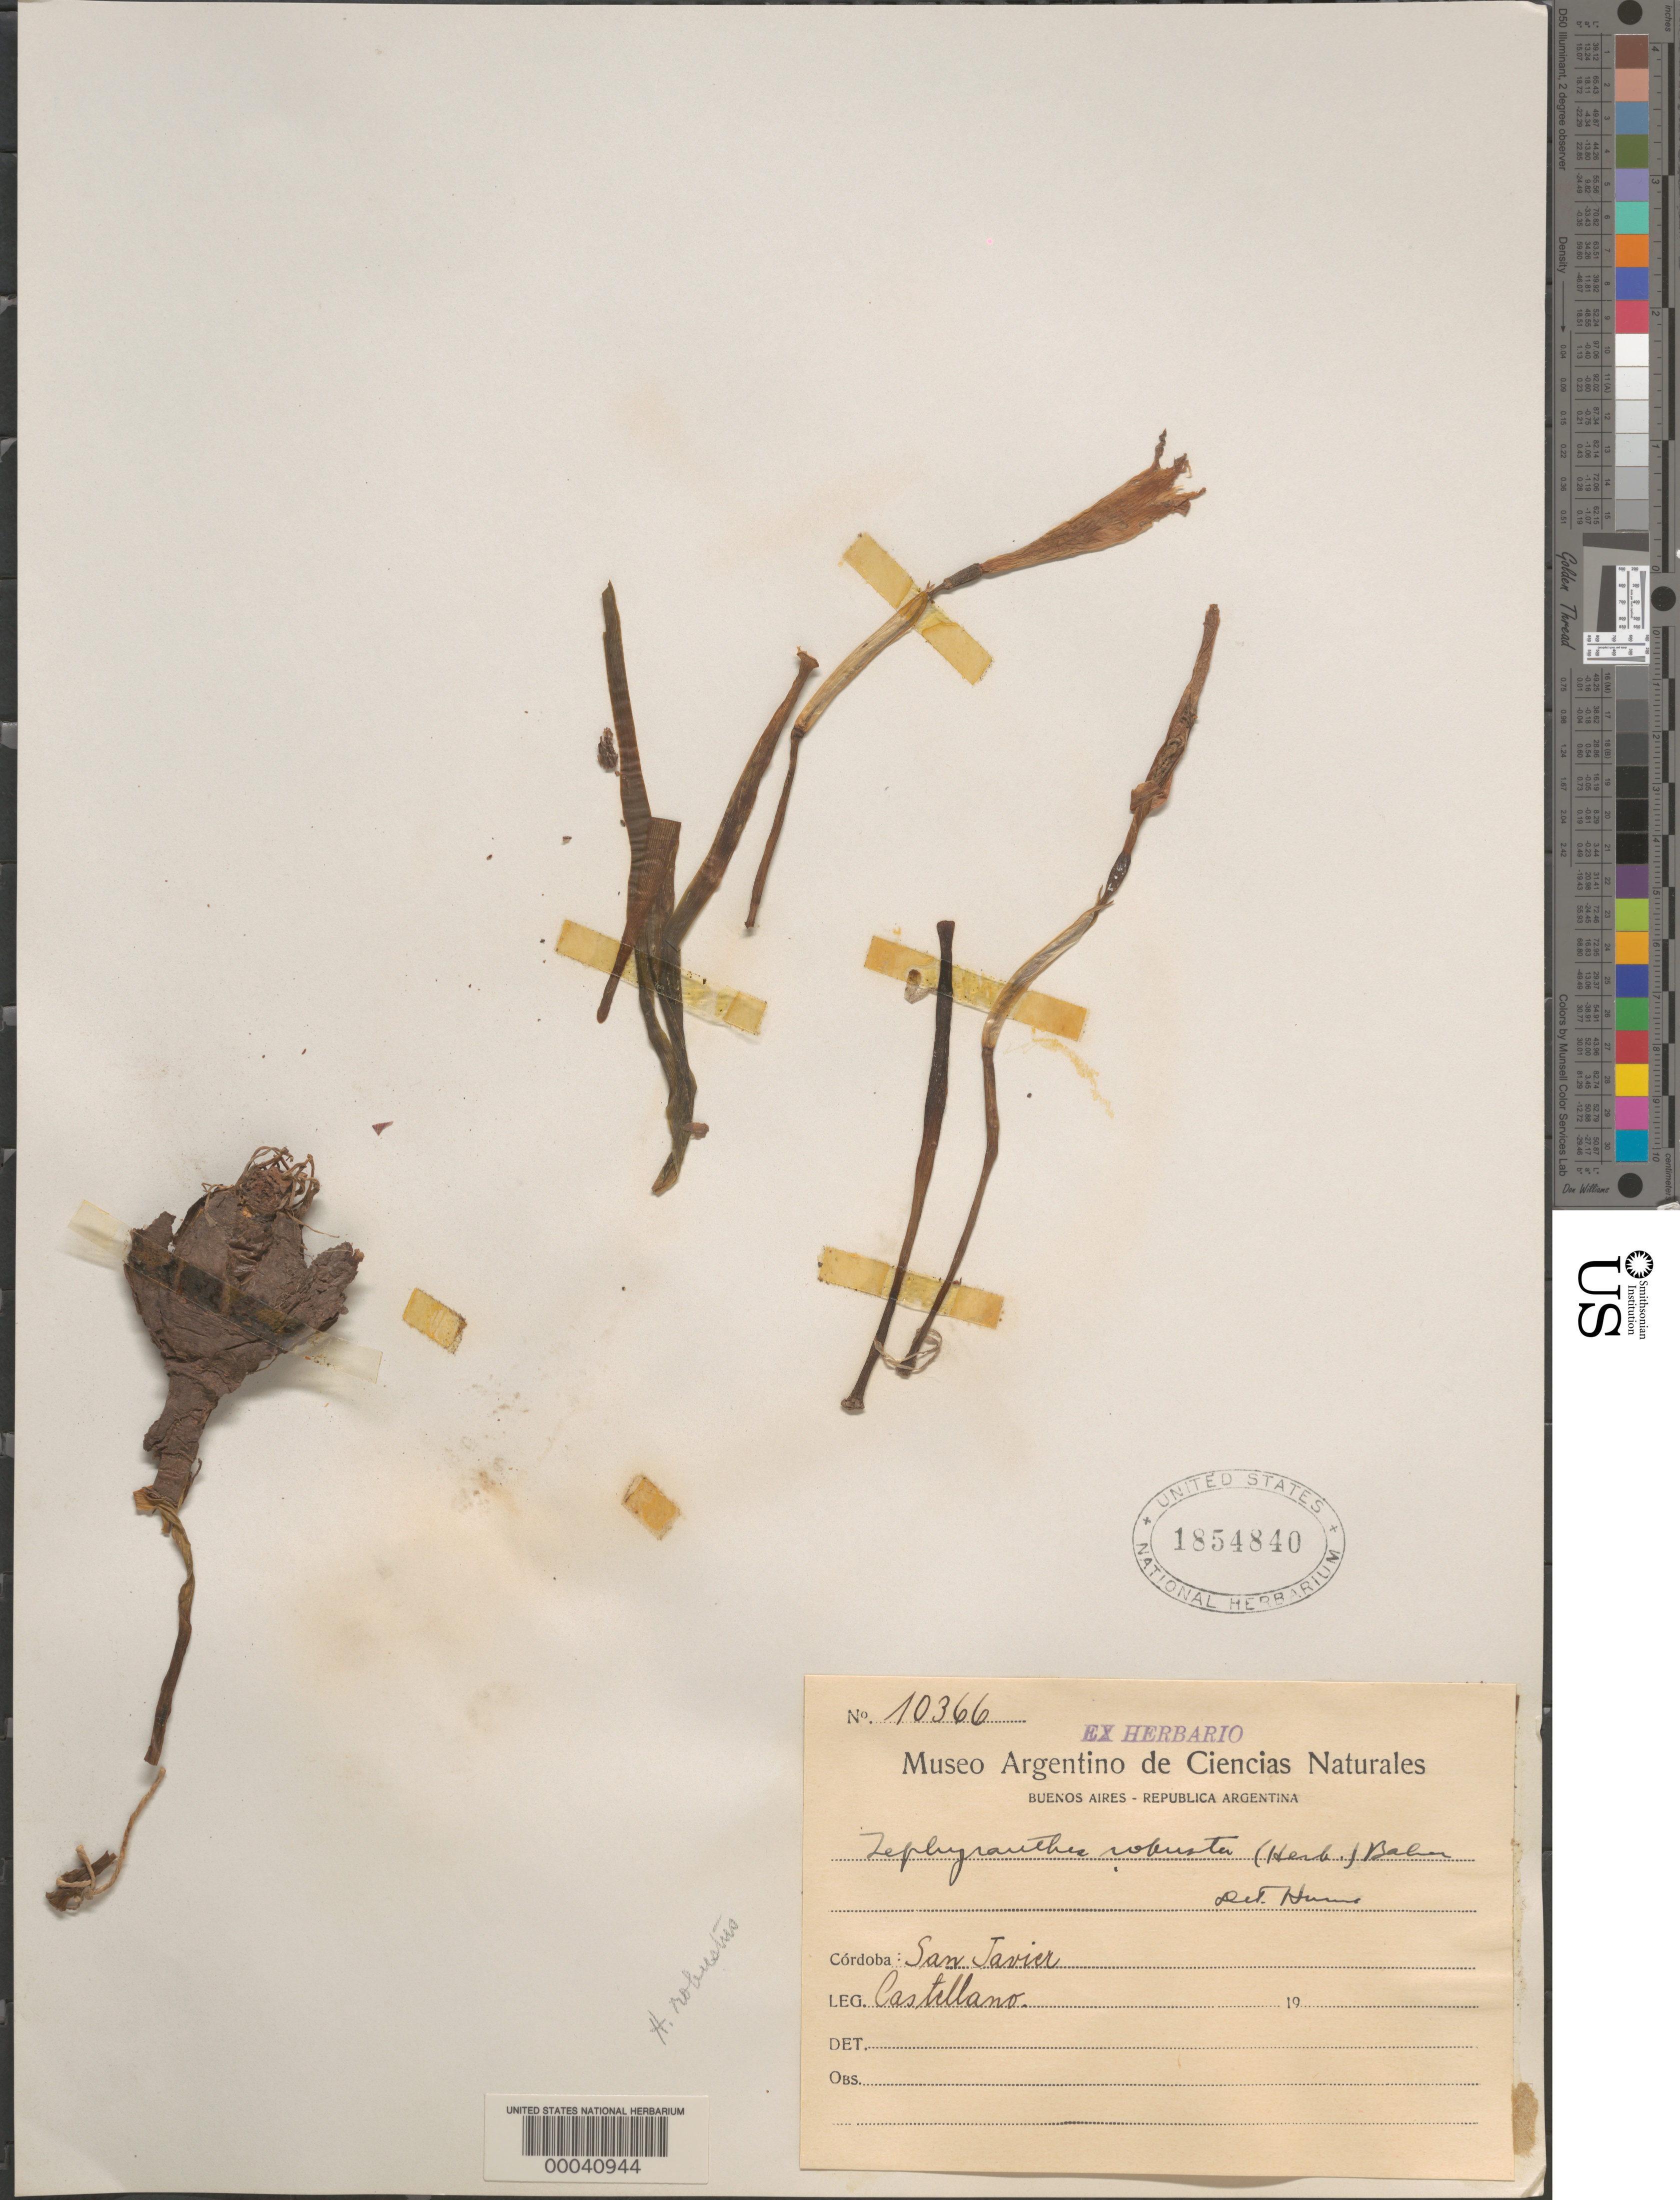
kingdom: Plantae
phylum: Tracheophyta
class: Liliopsida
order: Asparagales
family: Amaryllidaceae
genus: Zephyranthes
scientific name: Zephyranthes robusta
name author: (Sweet ex Herb.) Baker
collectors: A. Castellanos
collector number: Museo Argent. 10366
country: Argentina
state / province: Córdoba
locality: San Javier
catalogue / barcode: US 1854840